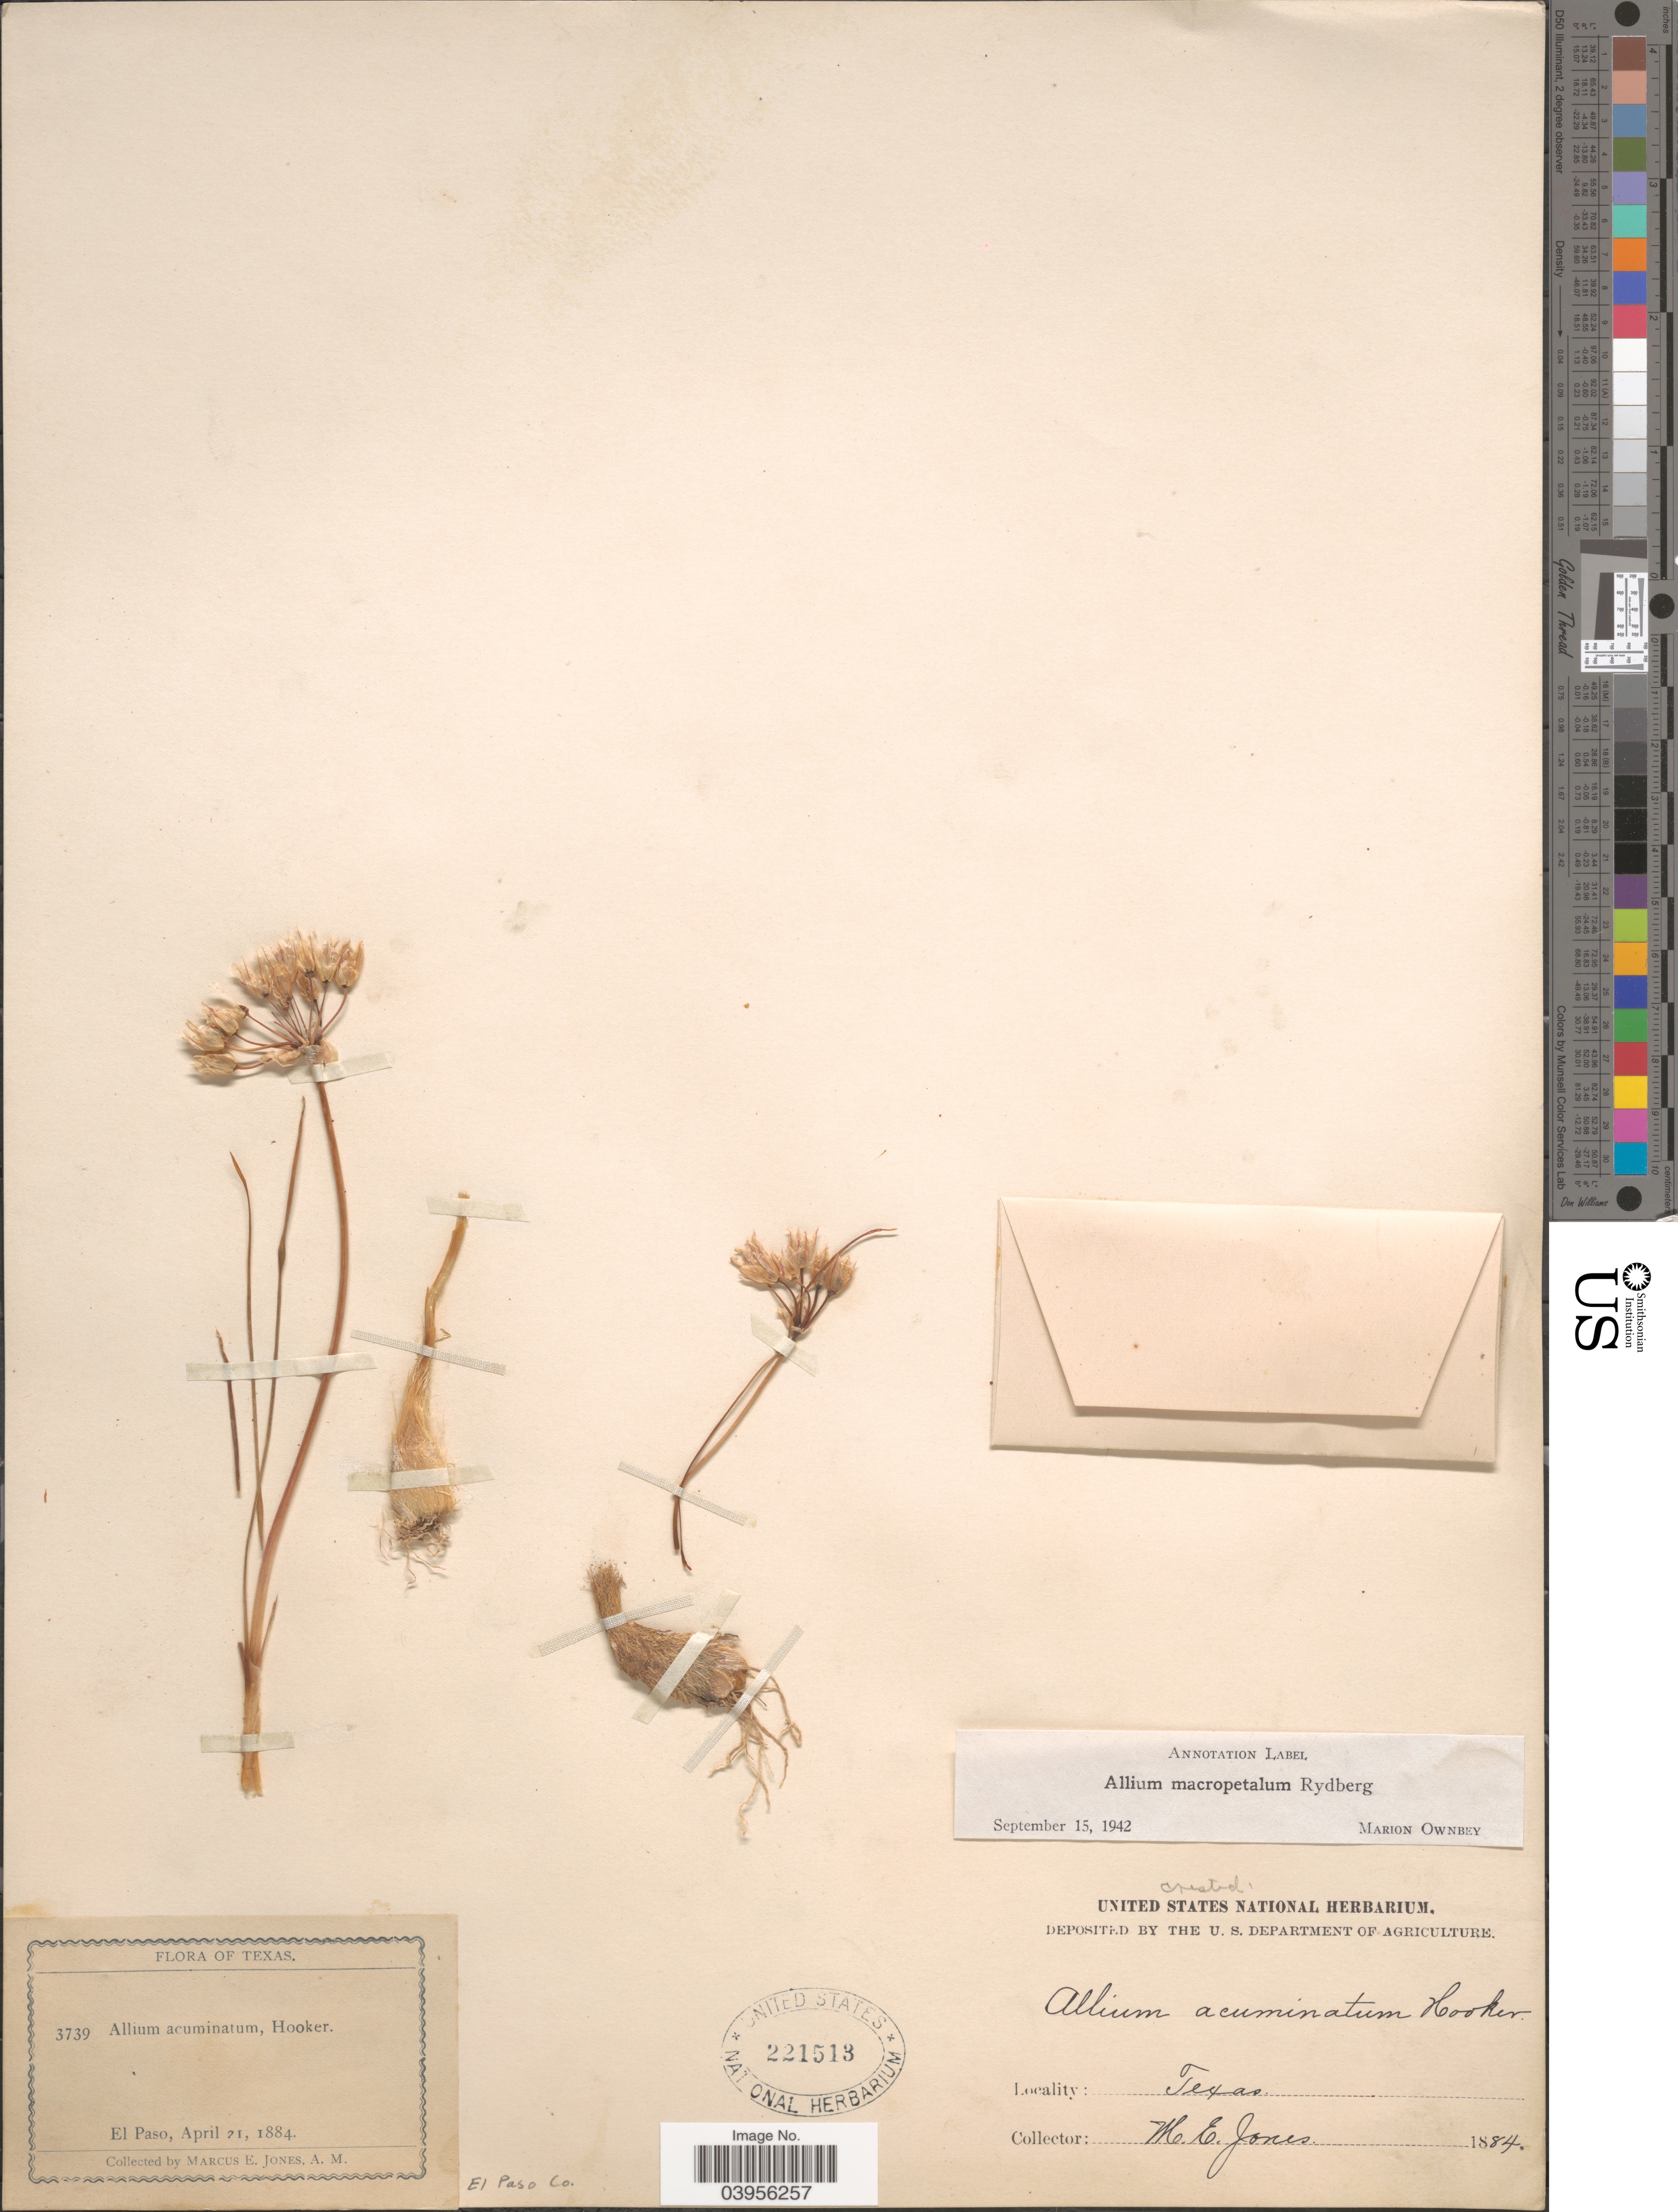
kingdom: Plantae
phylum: Tracheophyta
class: Liliopsida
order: Asparagales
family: Amaryllidaceae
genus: Allium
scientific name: Allium macropetalum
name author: Rydb.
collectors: M. E. Jones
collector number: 3739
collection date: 1884-04-21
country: United States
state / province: Texas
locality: El Paso. El Paso Co.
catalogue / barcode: US 221513